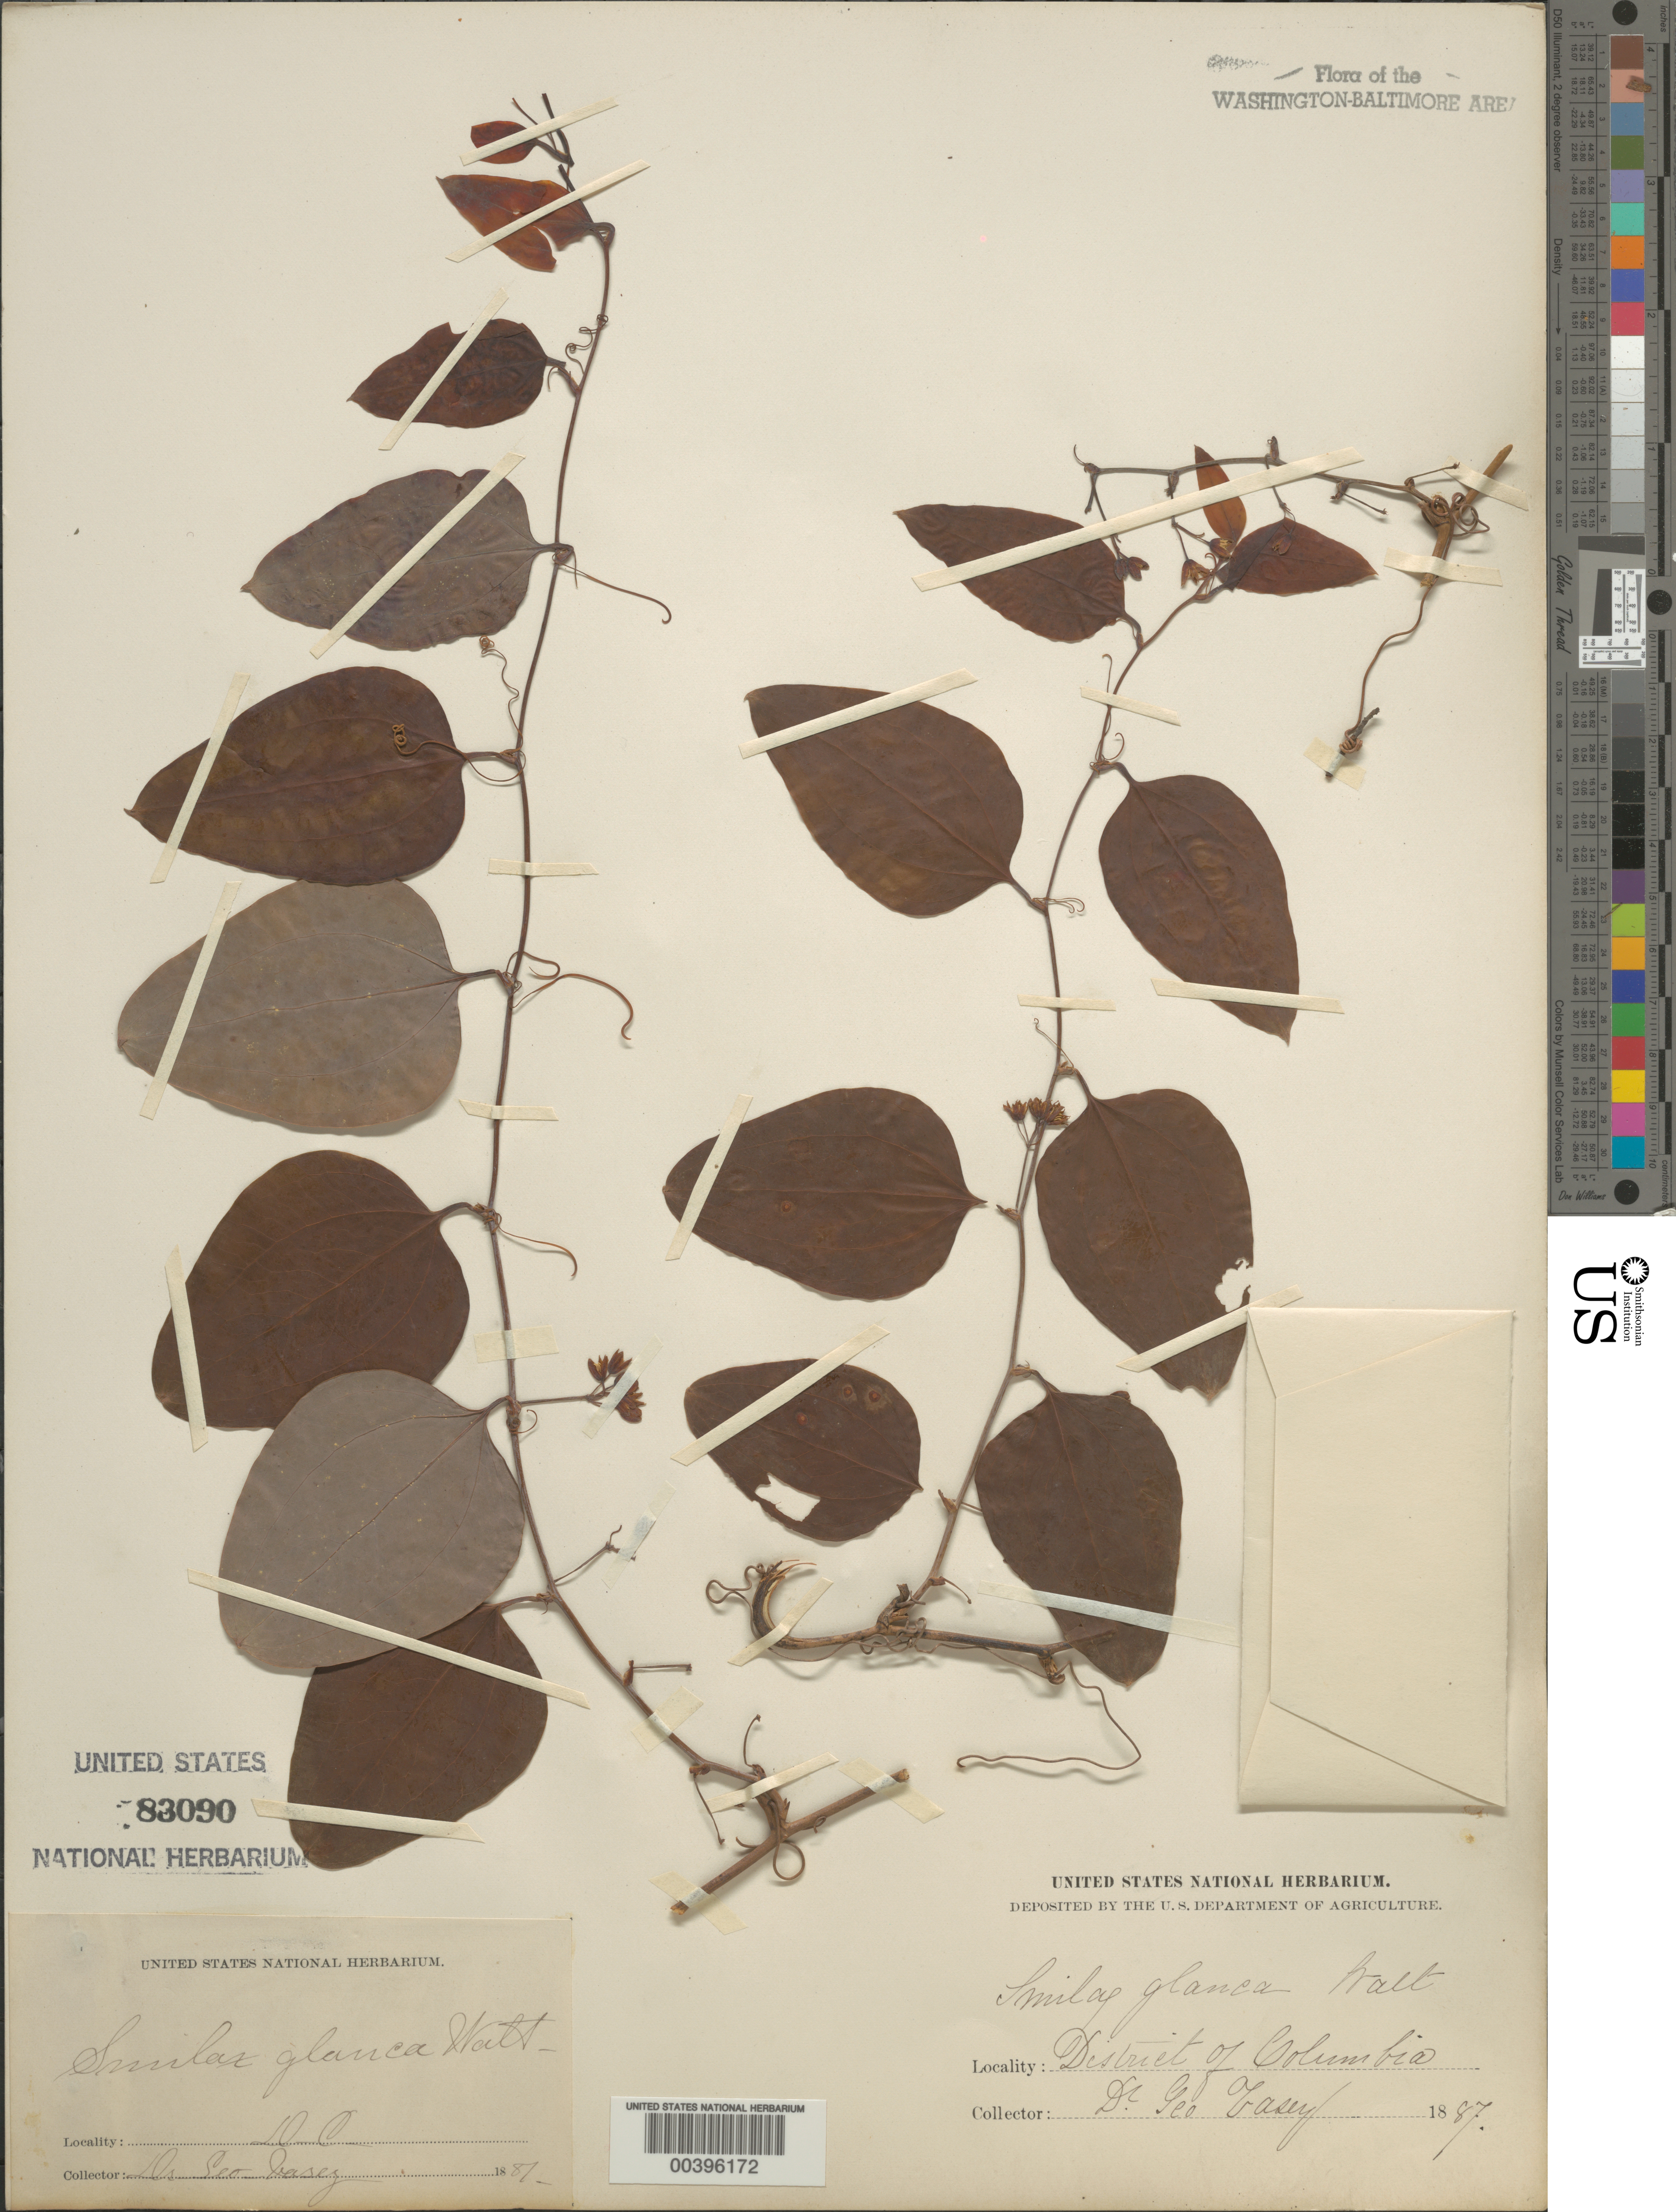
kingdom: Plantae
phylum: Tracheophyta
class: Liliopsida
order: Liliales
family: Smilacaceae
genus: Smilax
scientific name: Smilax glauca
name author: Walter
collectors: G. Vasey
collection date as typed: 1887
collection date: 1887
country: United States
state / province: District of Columbia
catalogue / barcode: US 83090